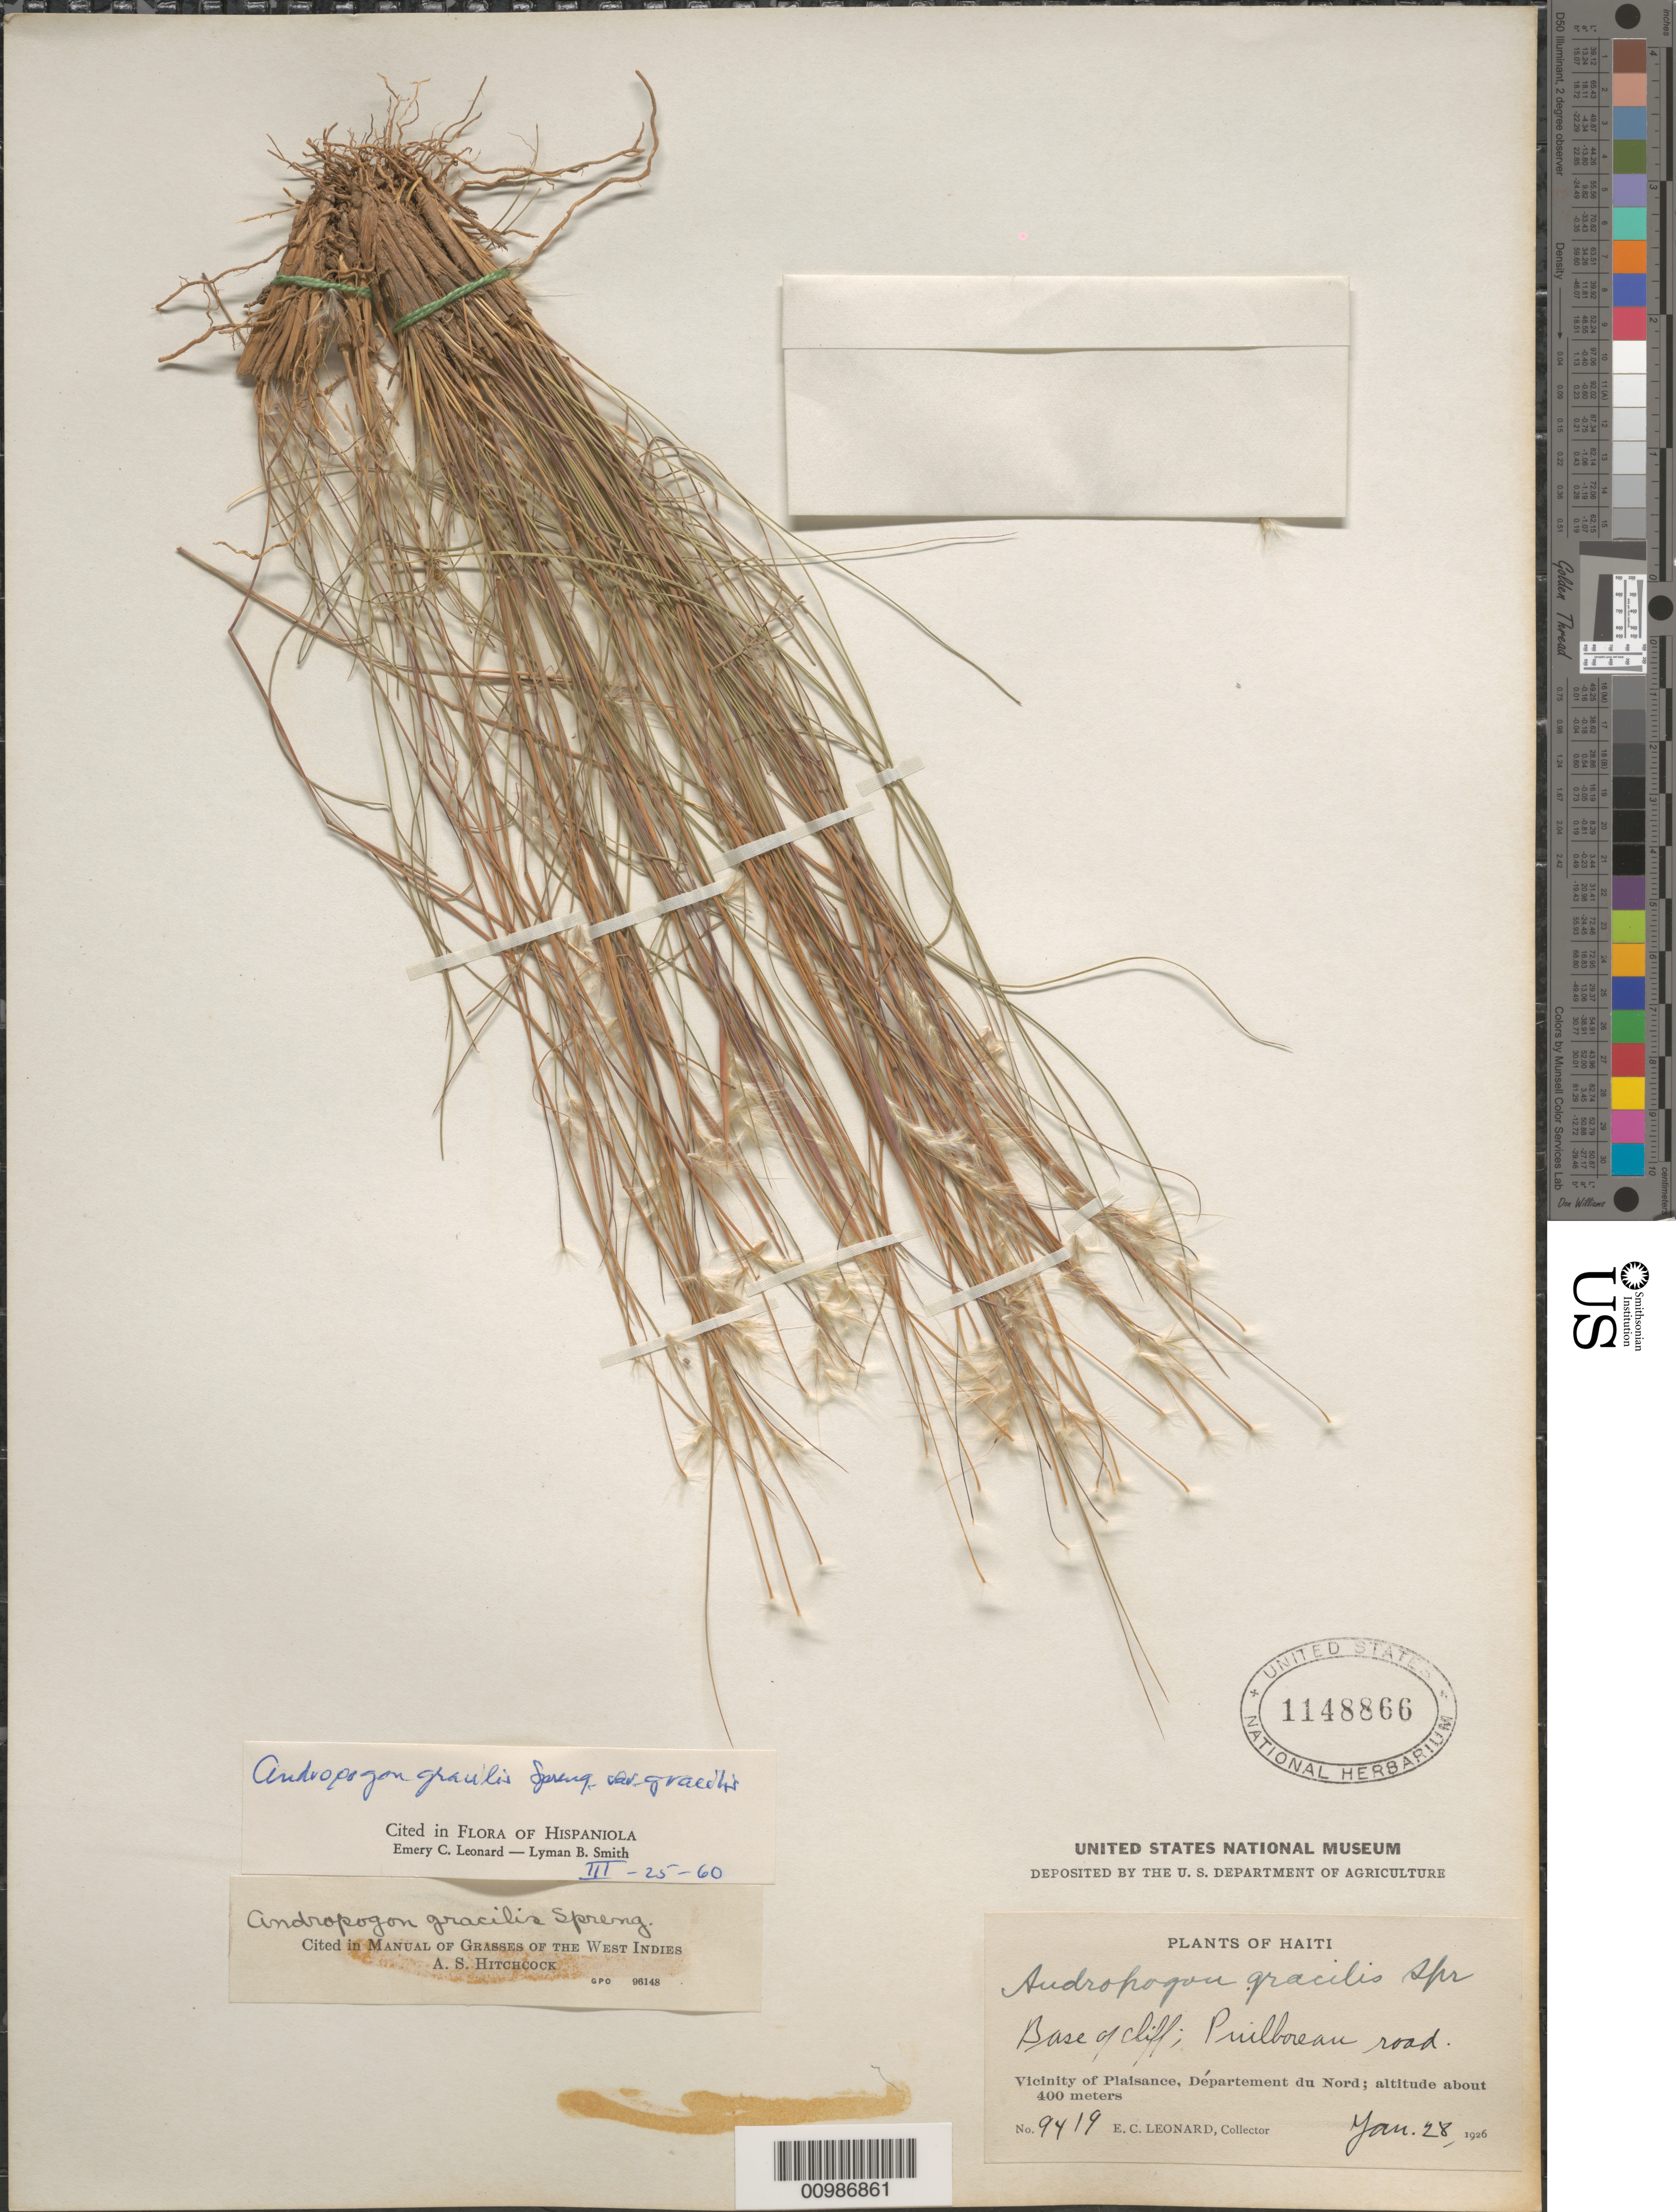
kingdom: Plantae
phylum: Tracheophyta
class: Liliopsida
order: Poales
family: Poaceae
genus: Andropogon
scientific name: Andropogon gracilis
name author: Spreng.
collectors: E. C. Leonard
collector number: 9419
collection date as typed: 28 Jan 1926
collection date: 1926-01-28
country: Haiti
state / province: Nord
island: Hispaniola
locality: Vicinity of Plaisance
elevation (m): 400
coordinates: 0 N, 0 E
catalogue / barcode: US 1148866